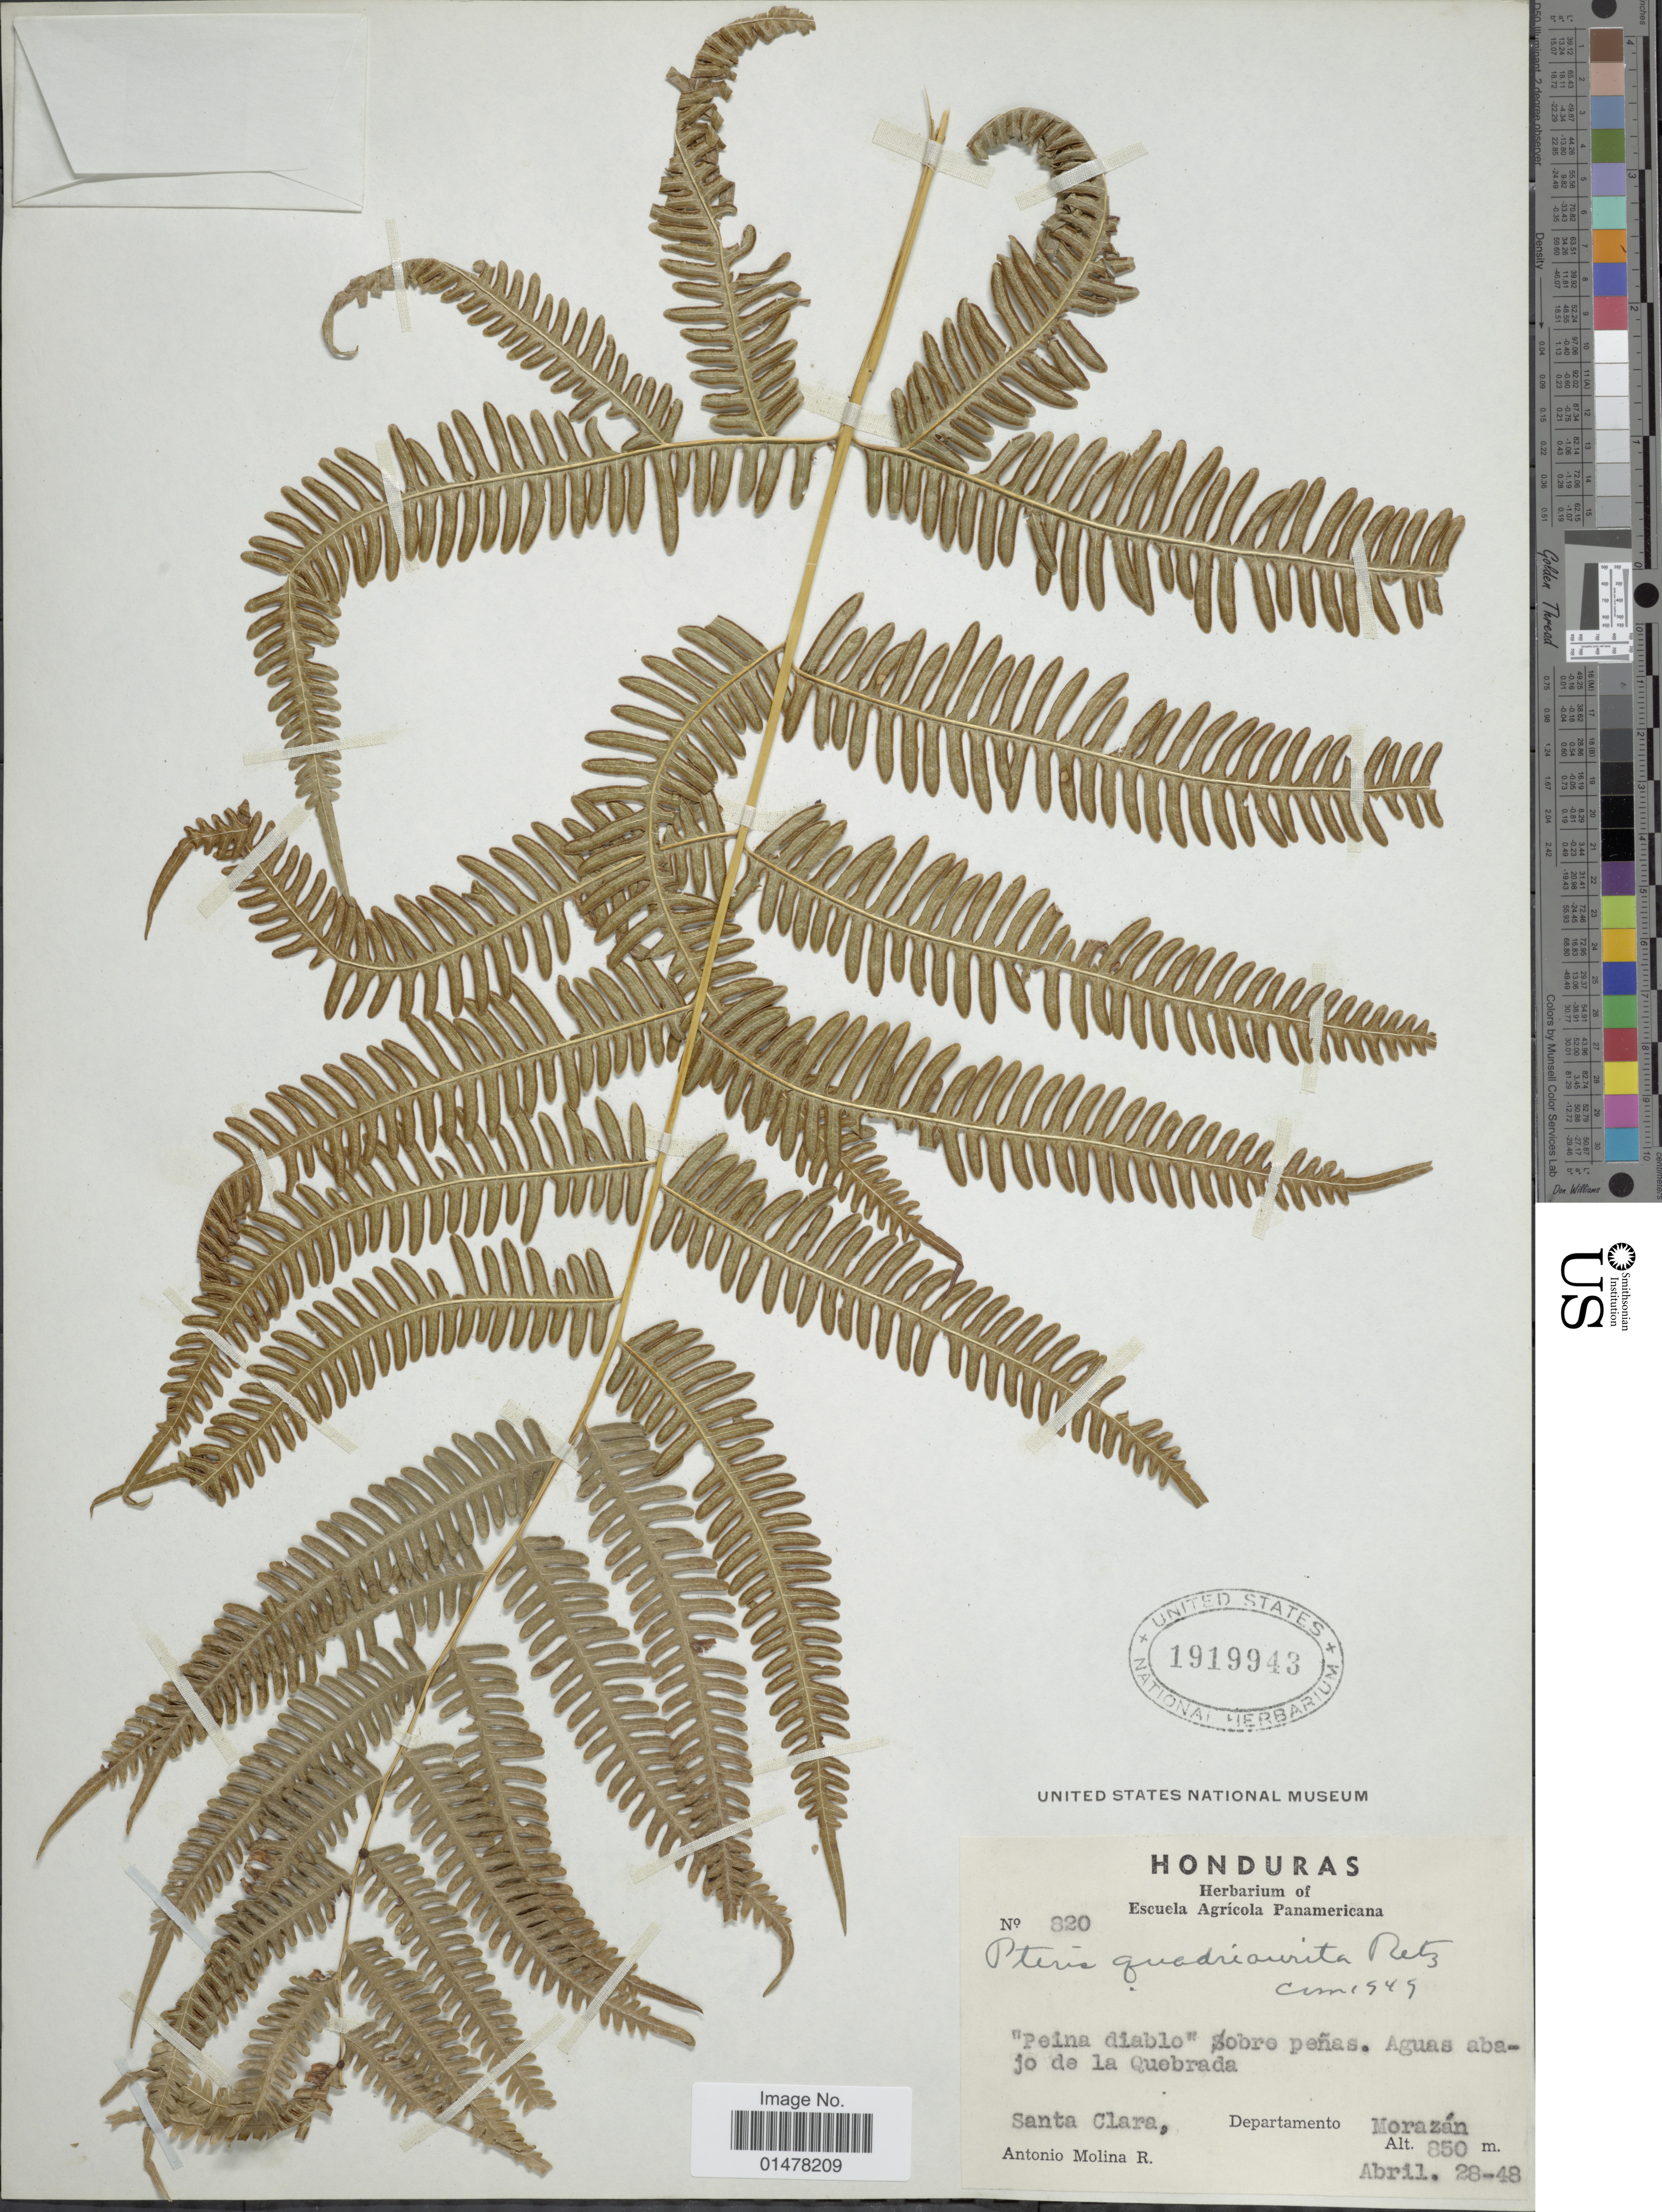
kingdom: Plantae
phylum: Tracheophyta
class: Polypodiopsida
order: Polypodiales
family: Pteridaceae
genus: Pteris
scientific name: Pteris quadriaurita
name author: Retz.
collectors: A. Molina R.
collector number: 820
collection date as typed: Transcribed d/m/y: 28/4/48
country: Honduras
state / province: Fco. Morazán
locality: Honduras, Peina diablo, sobre penas, Aguas abajo de la Quebrada, Santa Clara, Departamento Morazán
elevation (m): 850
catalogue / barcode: US 1919943